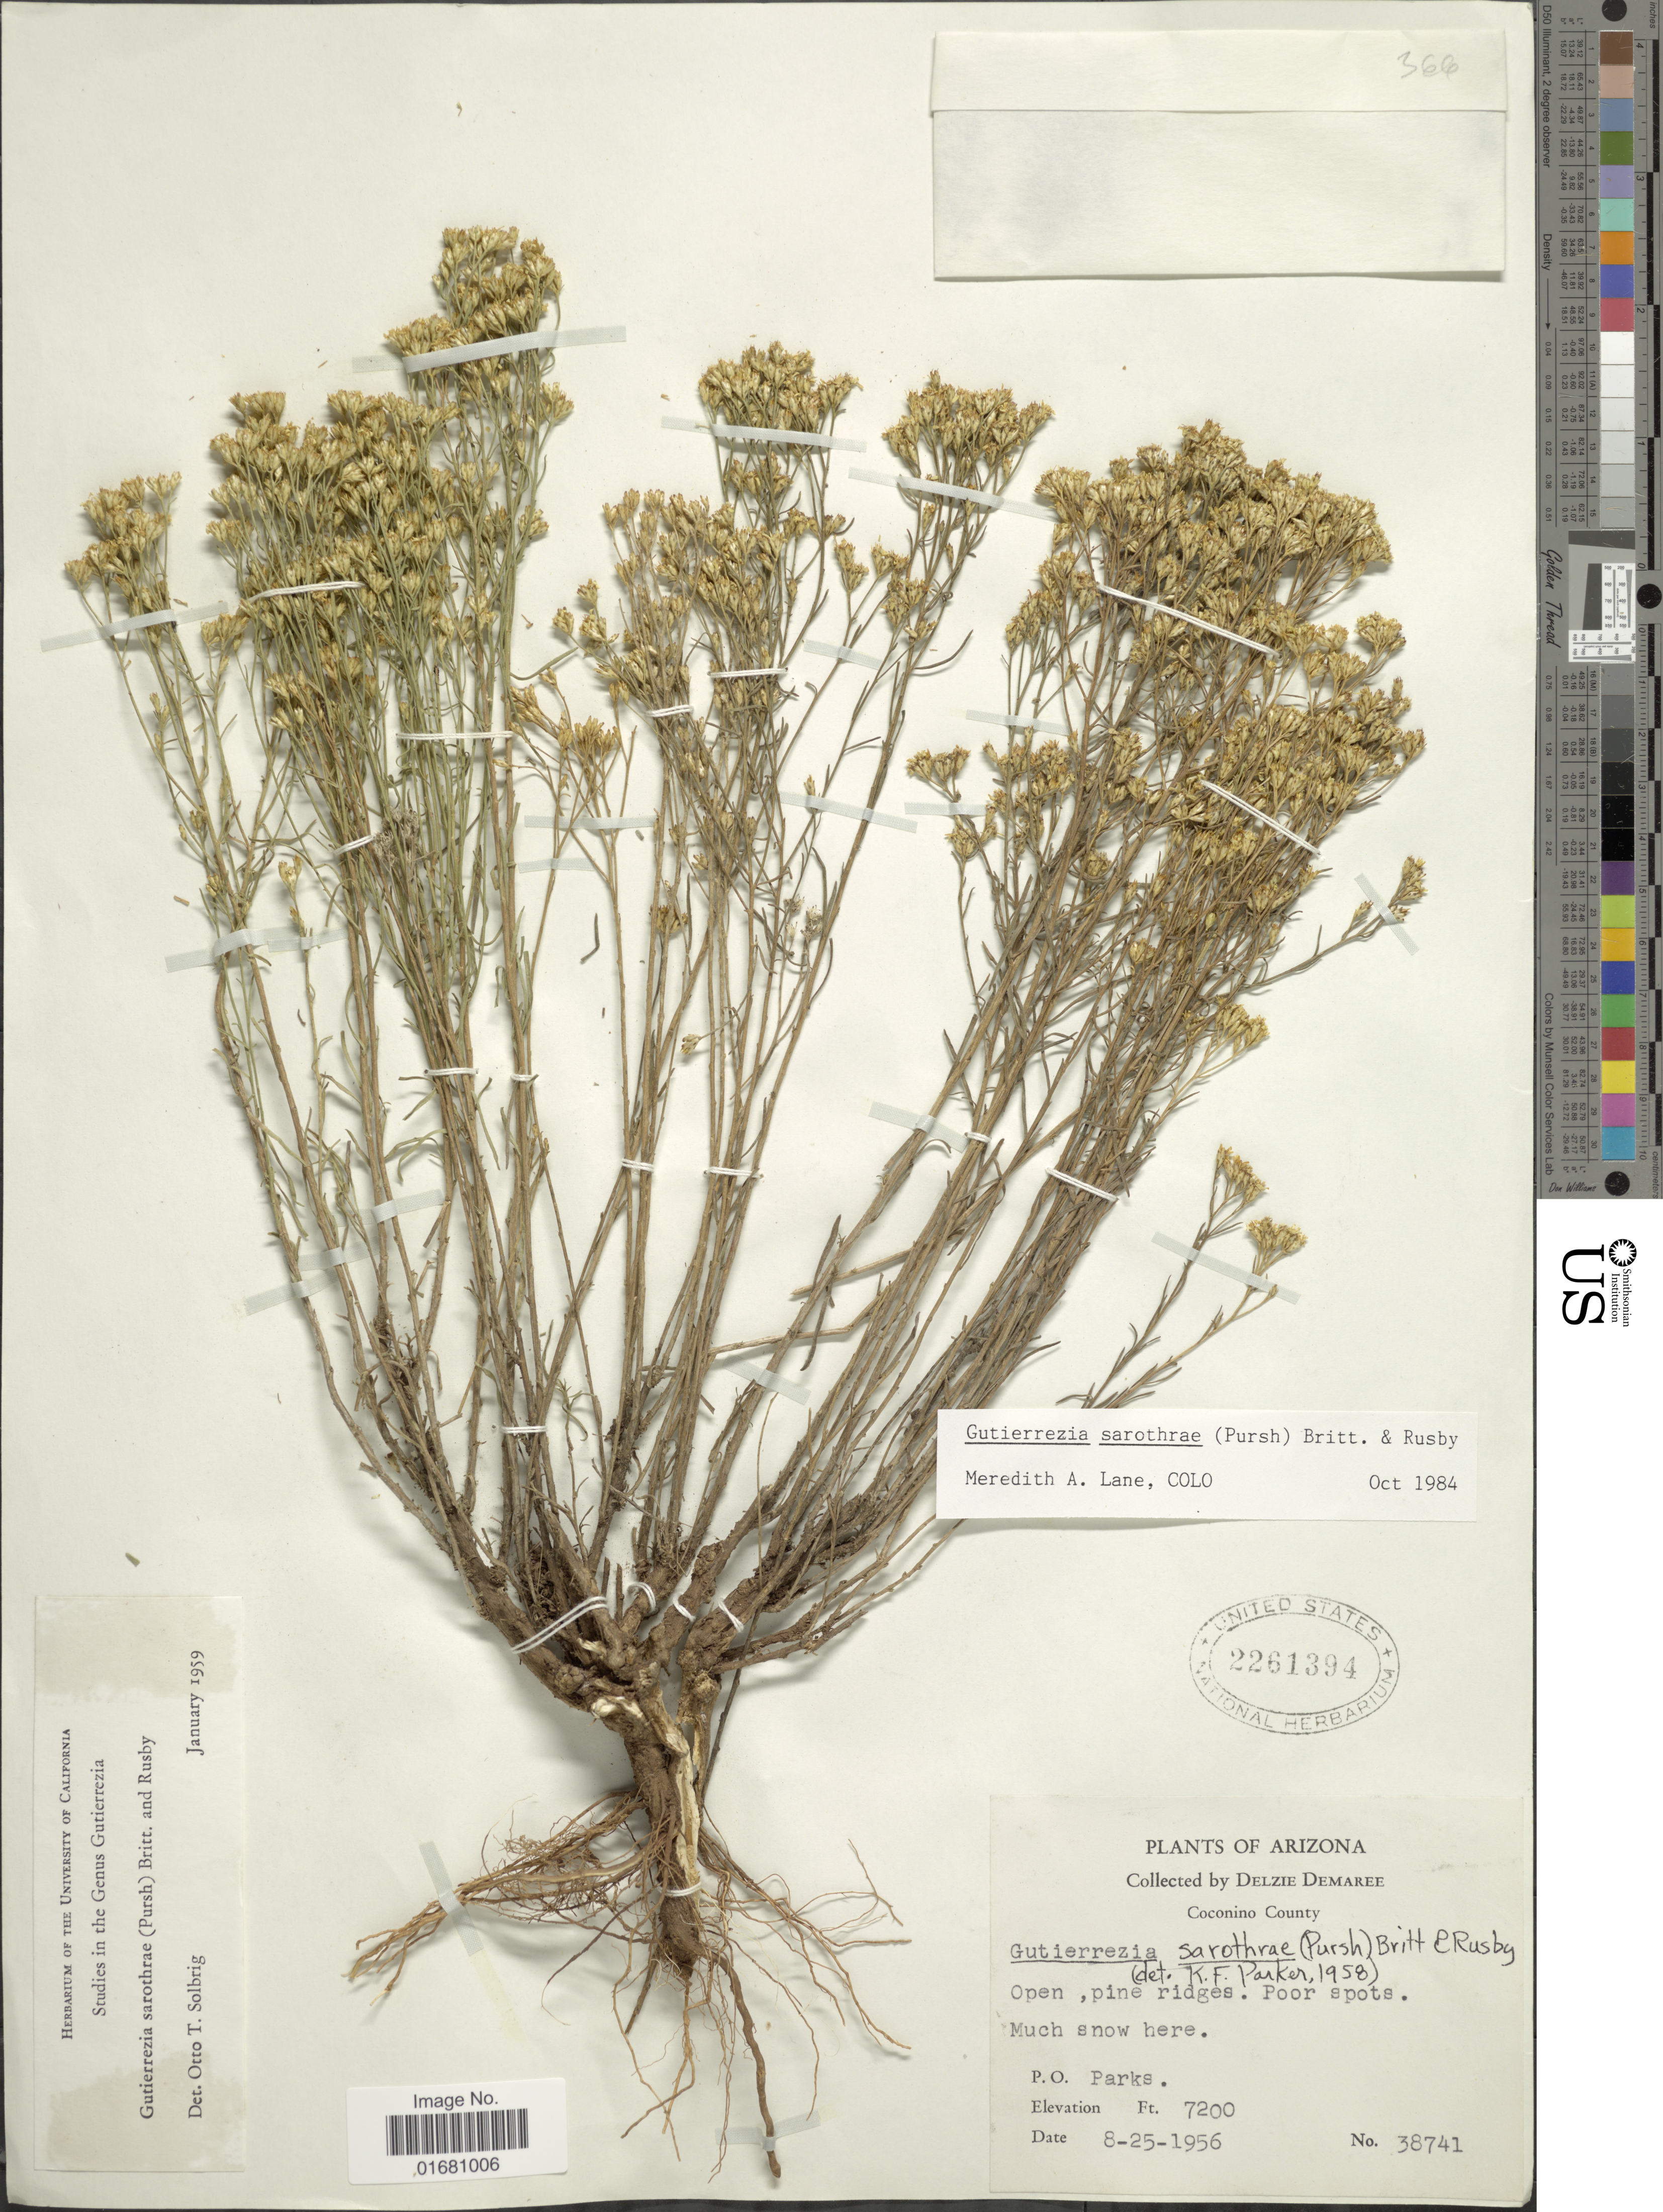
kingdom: Plantae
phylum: Tracheophyta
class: Magnoliopsida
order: Asterales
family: Asteraceae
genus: Gutierrezia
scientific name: Gutierrezia sarothrae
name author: (Pursh) Britton & Rusby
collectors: D. Demaree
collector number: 38741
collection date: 1956-08-25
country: United States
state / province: Arizona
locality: Coconino County, P.O. Parks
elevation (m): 2195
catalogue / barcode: US 2261394